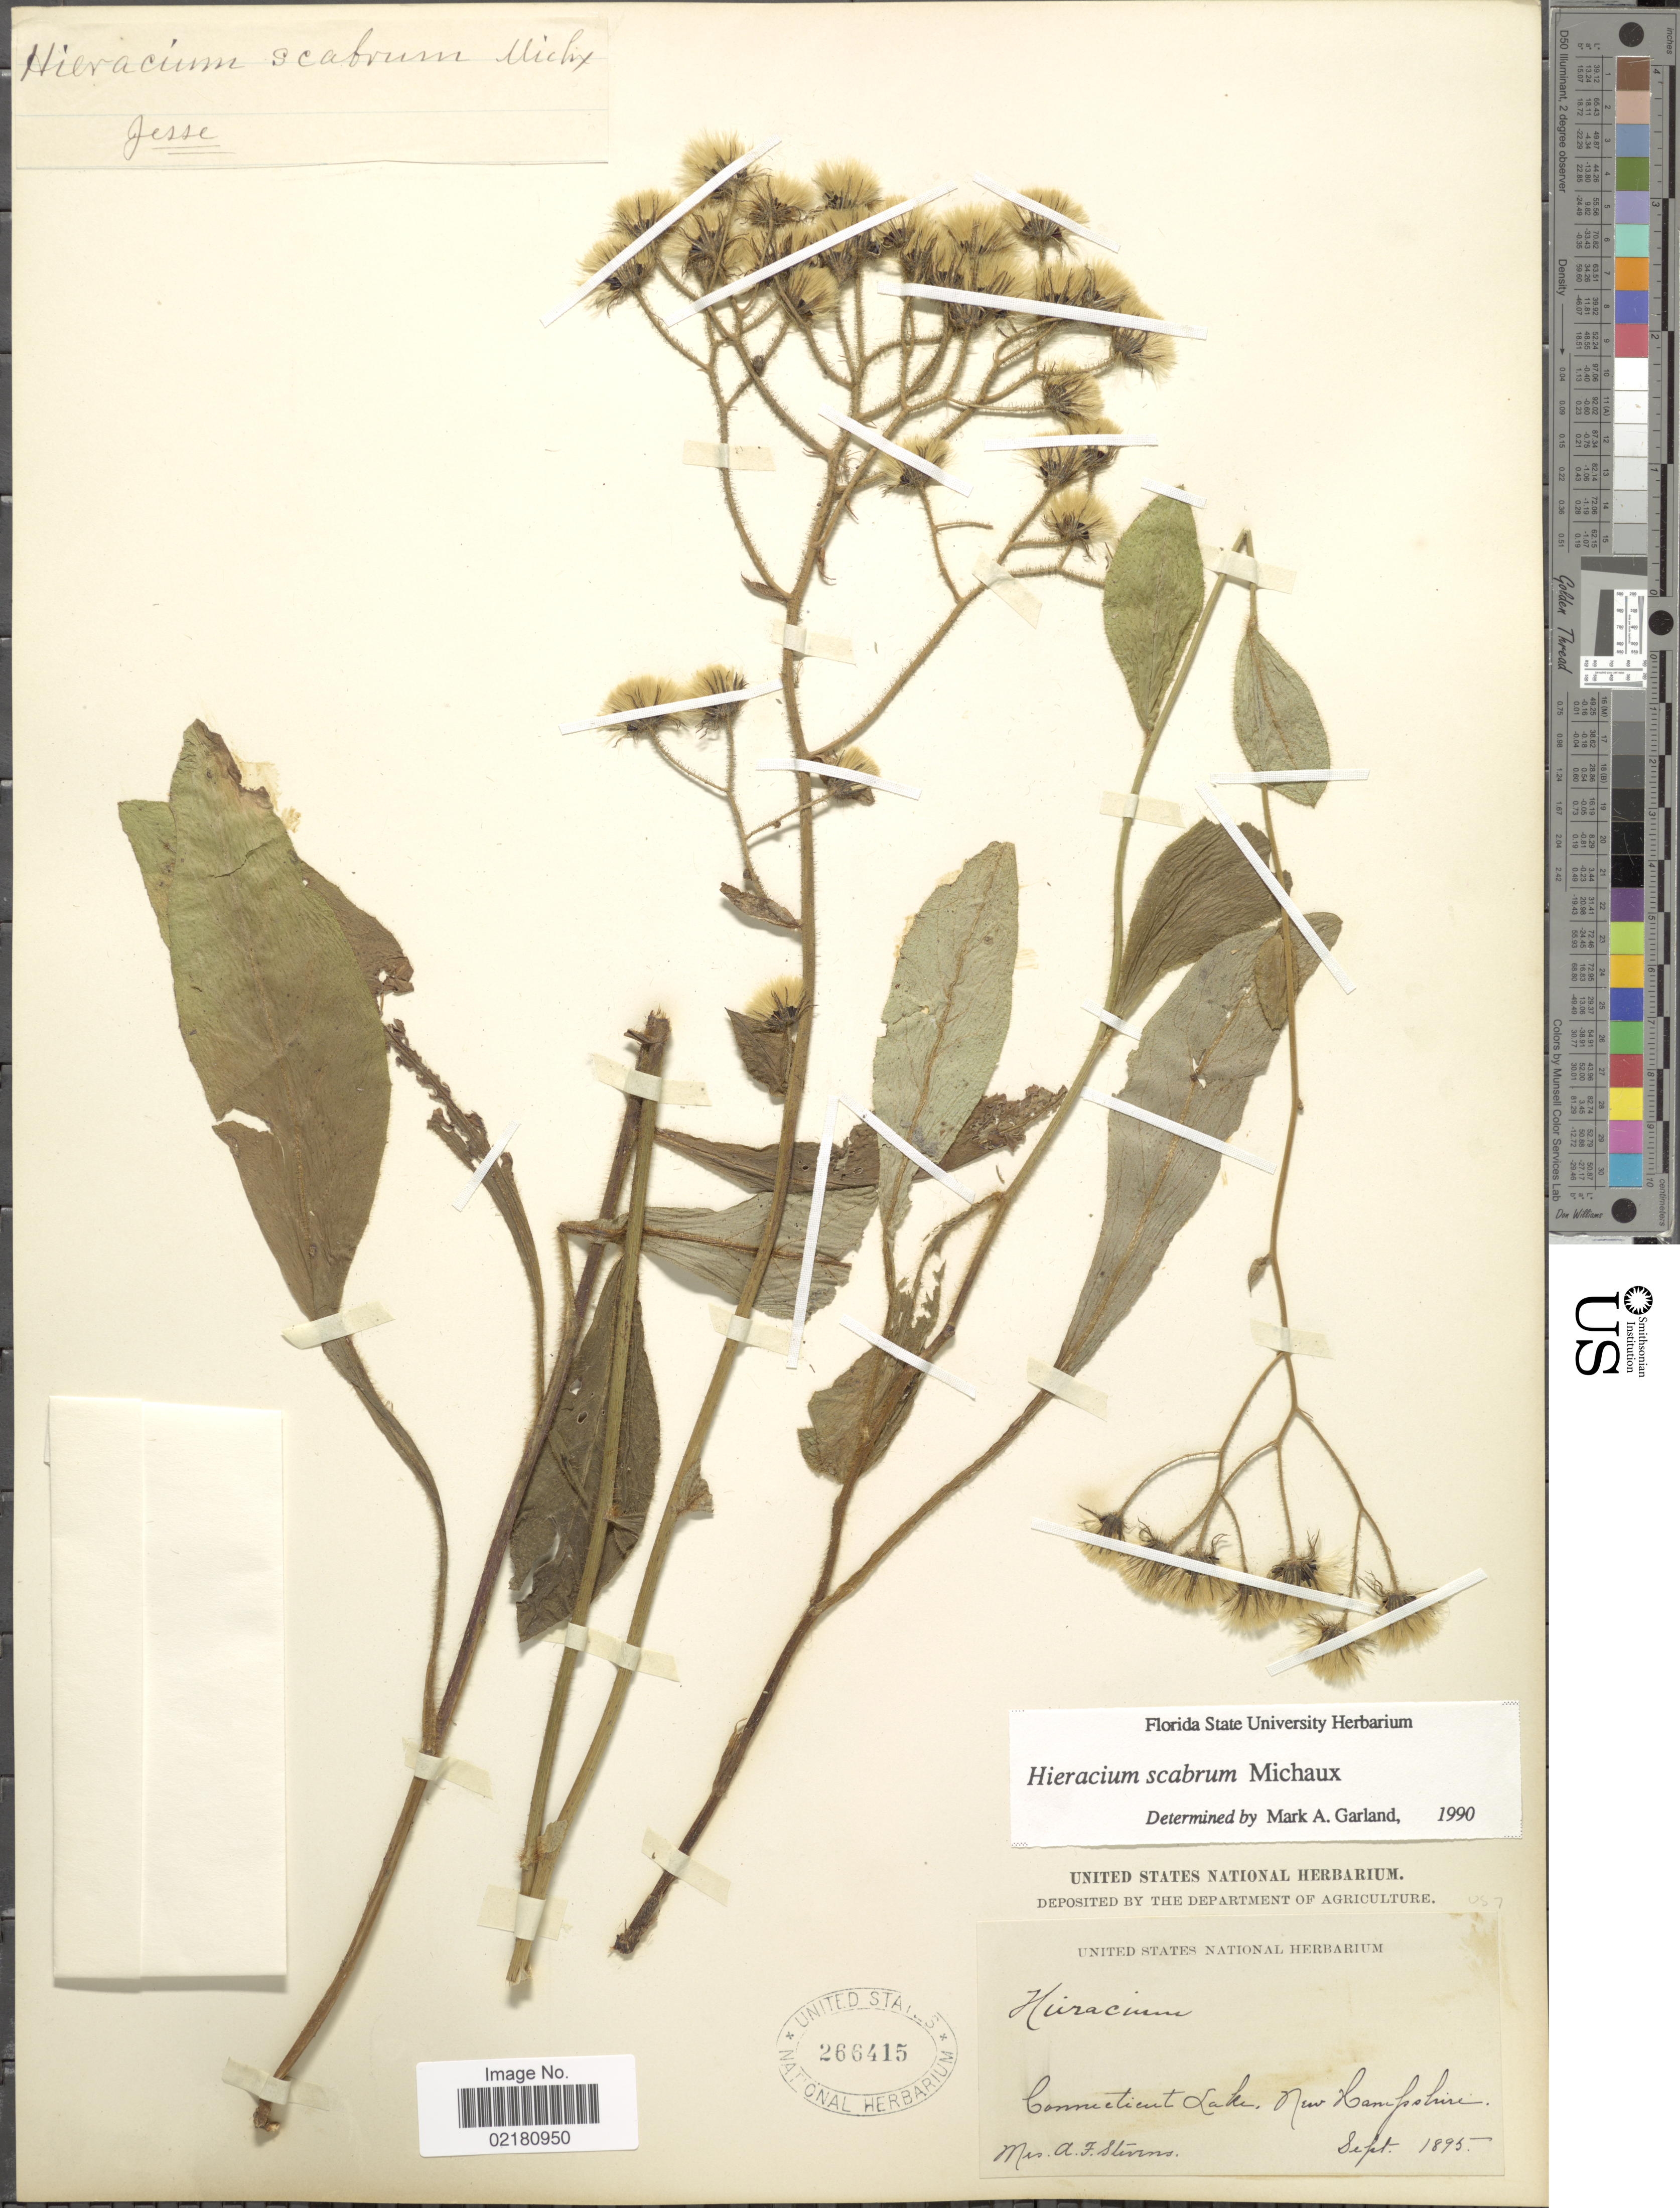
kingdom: Plantae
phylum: Tracheophyta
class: Magnoliopsida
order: Asterales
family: Asteraceae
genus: Pilosella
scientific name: Pilosella verruculata subsp. verruculata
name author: (Link) Soják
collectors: A. Stevens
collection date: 1895-09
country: United States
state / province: New Hampshire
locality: Connecticut Lake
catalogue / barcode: US 266415